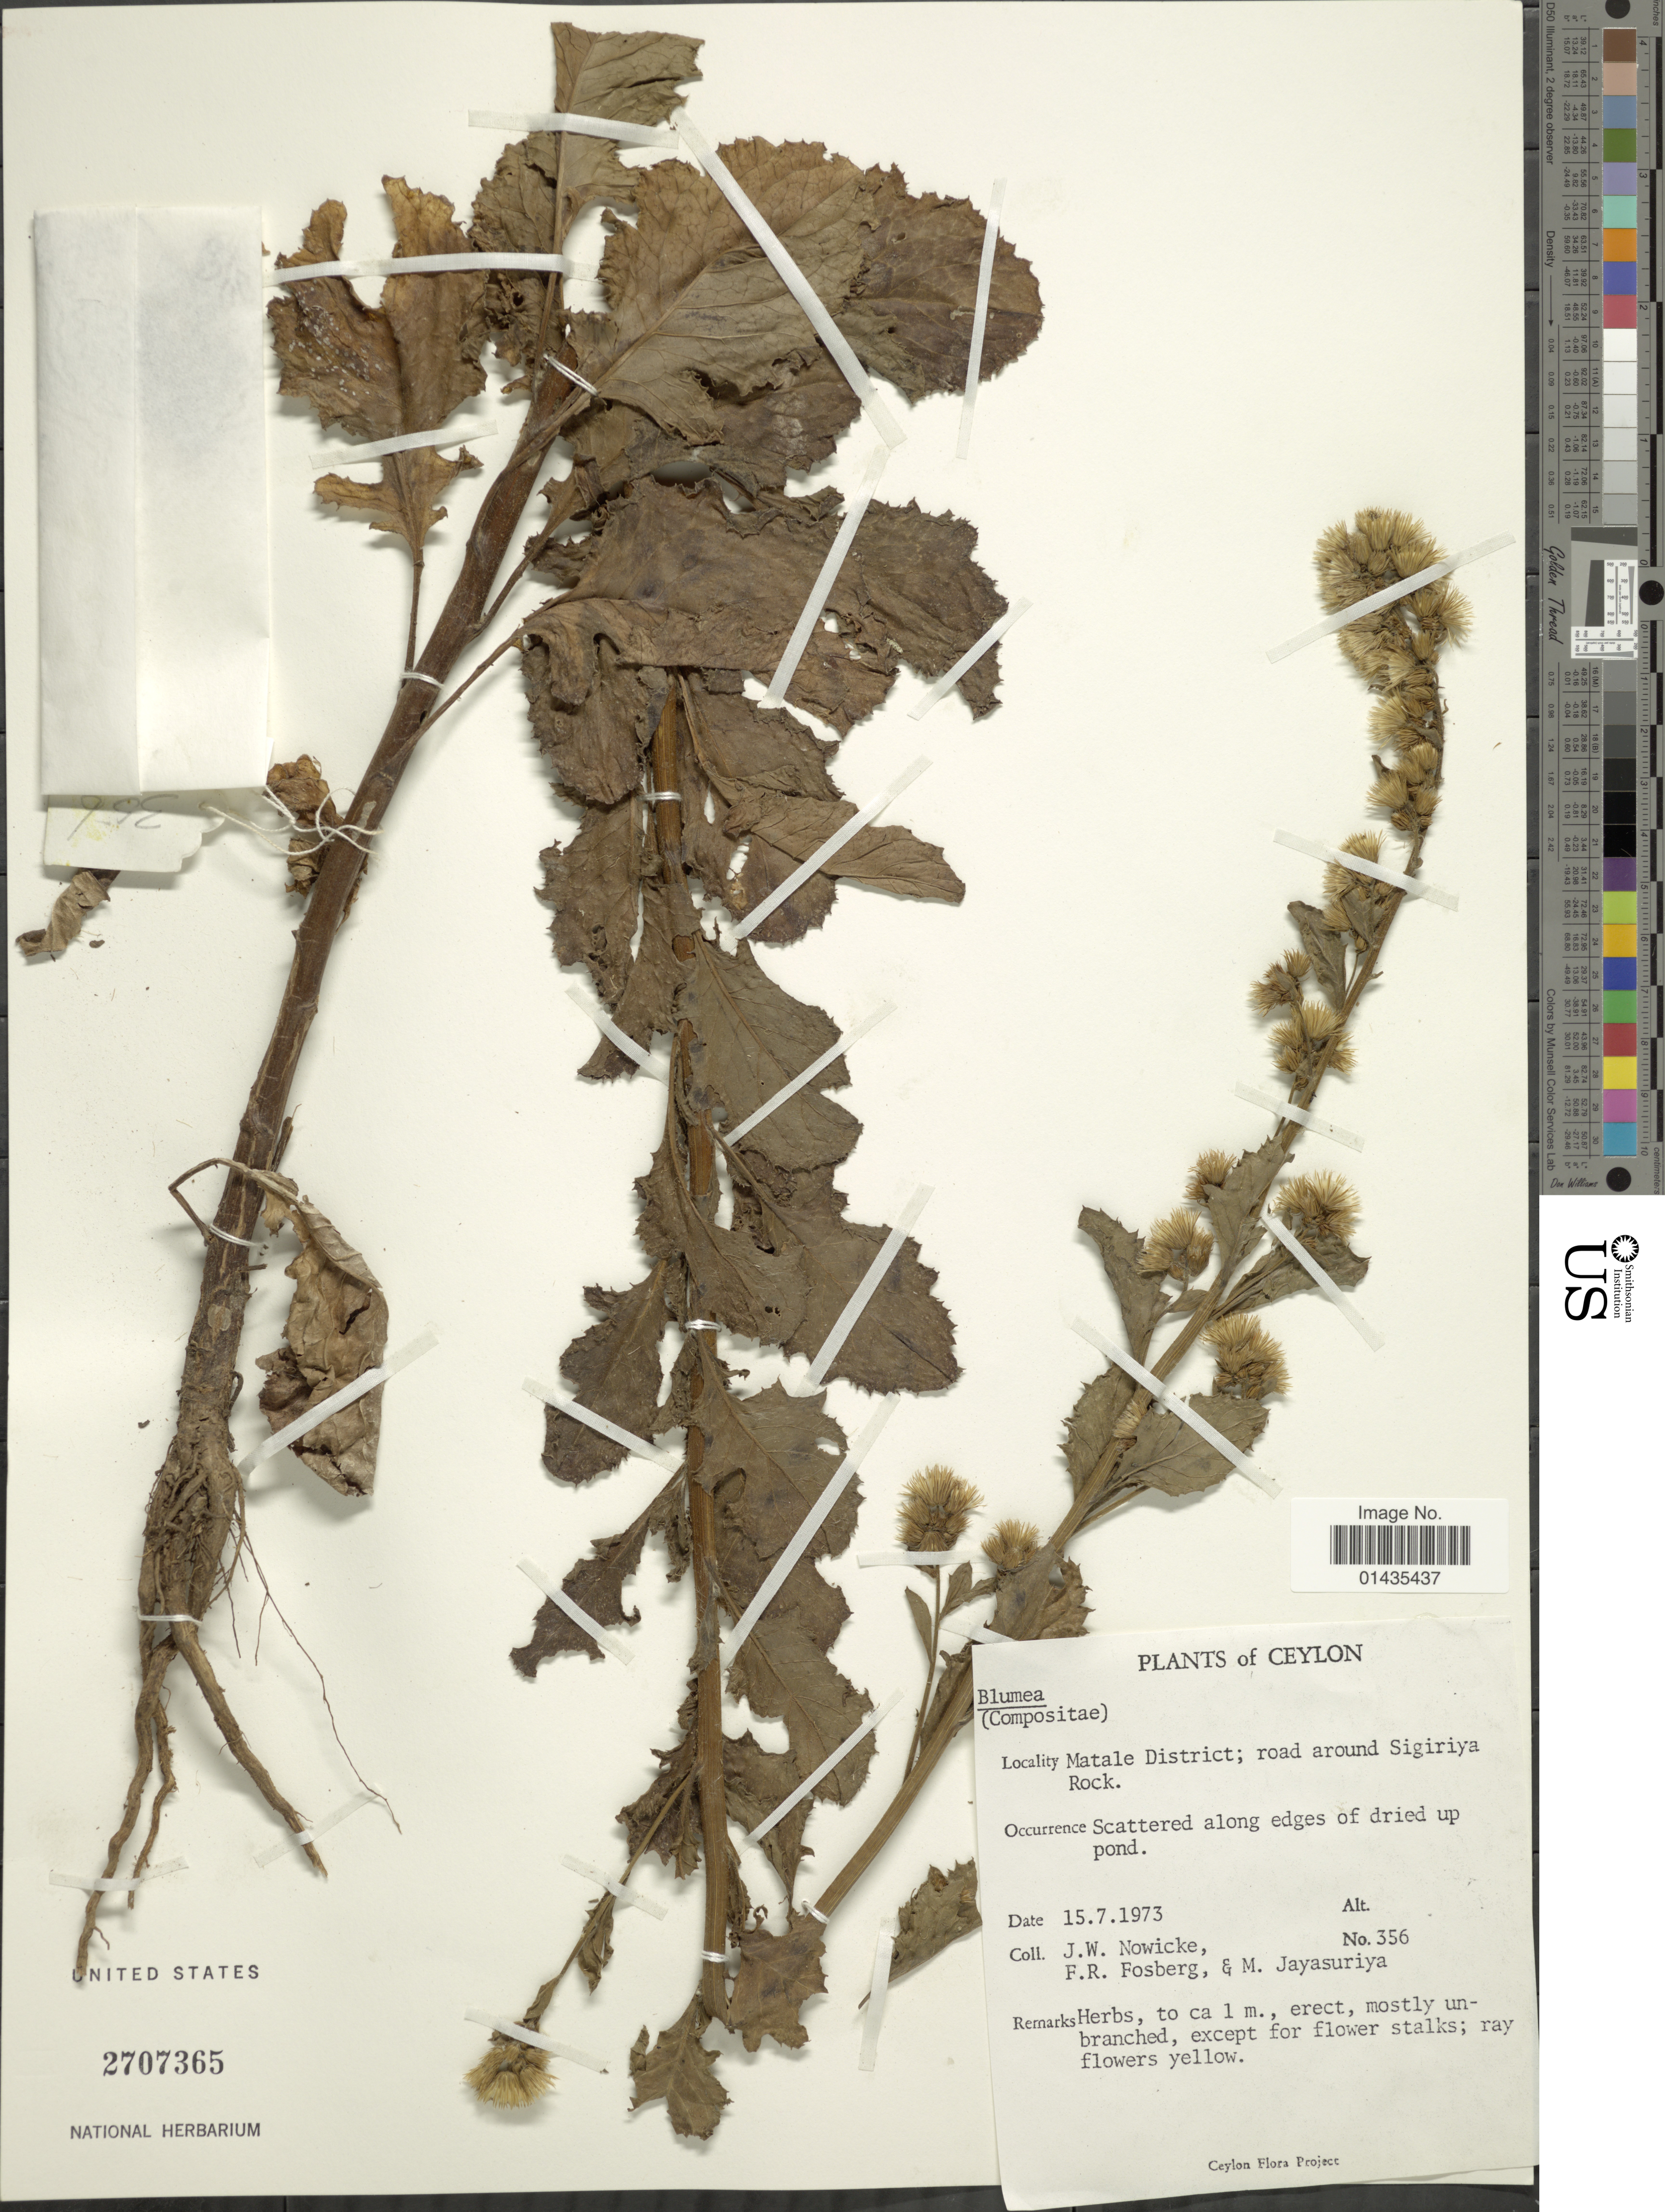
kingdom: Plantae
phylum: Tracheophyta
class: Magnoliopsida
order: Asterales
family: Asteraceae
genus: Blumea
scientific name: Blumea sp.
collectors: J. W. Nowicke, F. R. Fosberg & M. Jayasuriya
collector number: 356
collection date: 1973-07-15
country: Sri Lanka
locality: Ceylon, Matale District, road around Sigiriya Rock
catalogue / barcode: US 2707365